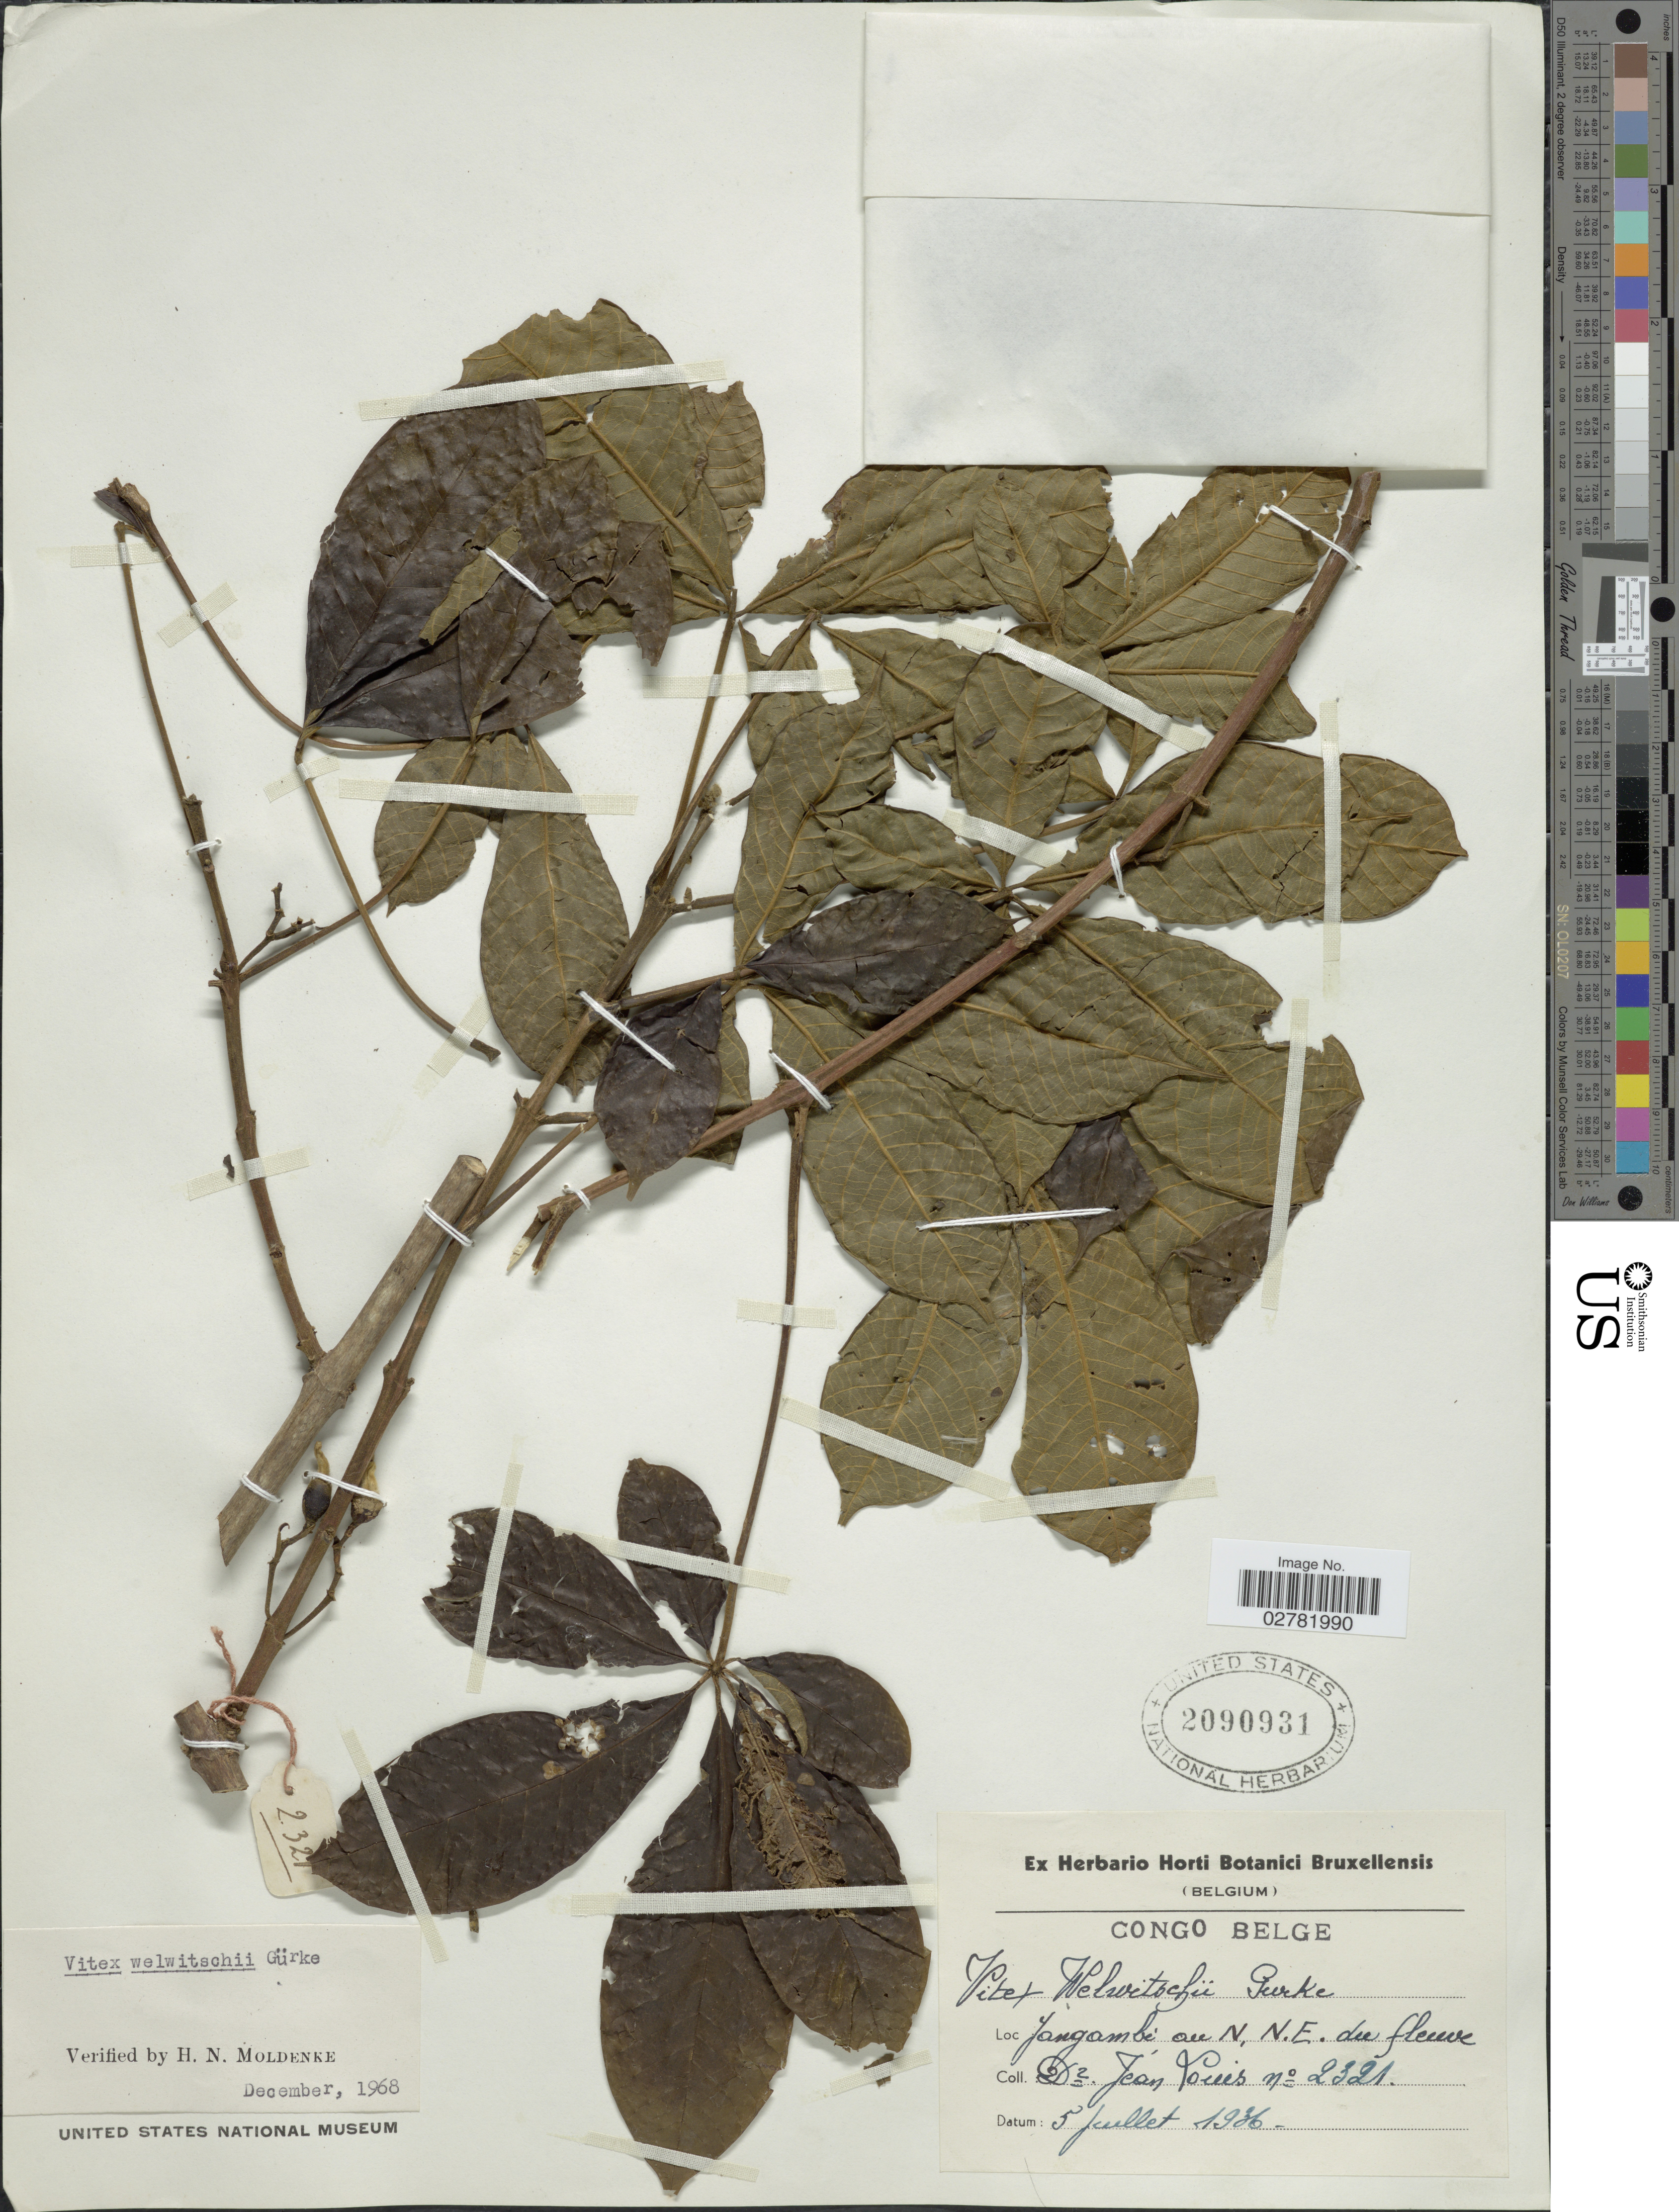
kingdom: Plantae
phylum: Tracheophyta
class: Magnoliopsida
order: Lamiales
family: Lamiaceae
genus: Vitex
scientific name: Vitex welwitschii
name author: Gürke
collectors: J. Louis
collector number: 2321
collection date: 1936-07-05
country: Congo, Democratic Republic of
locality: Congo Belge. Yangambé au N.N.E. du fleuve.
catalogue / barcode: US 2090931